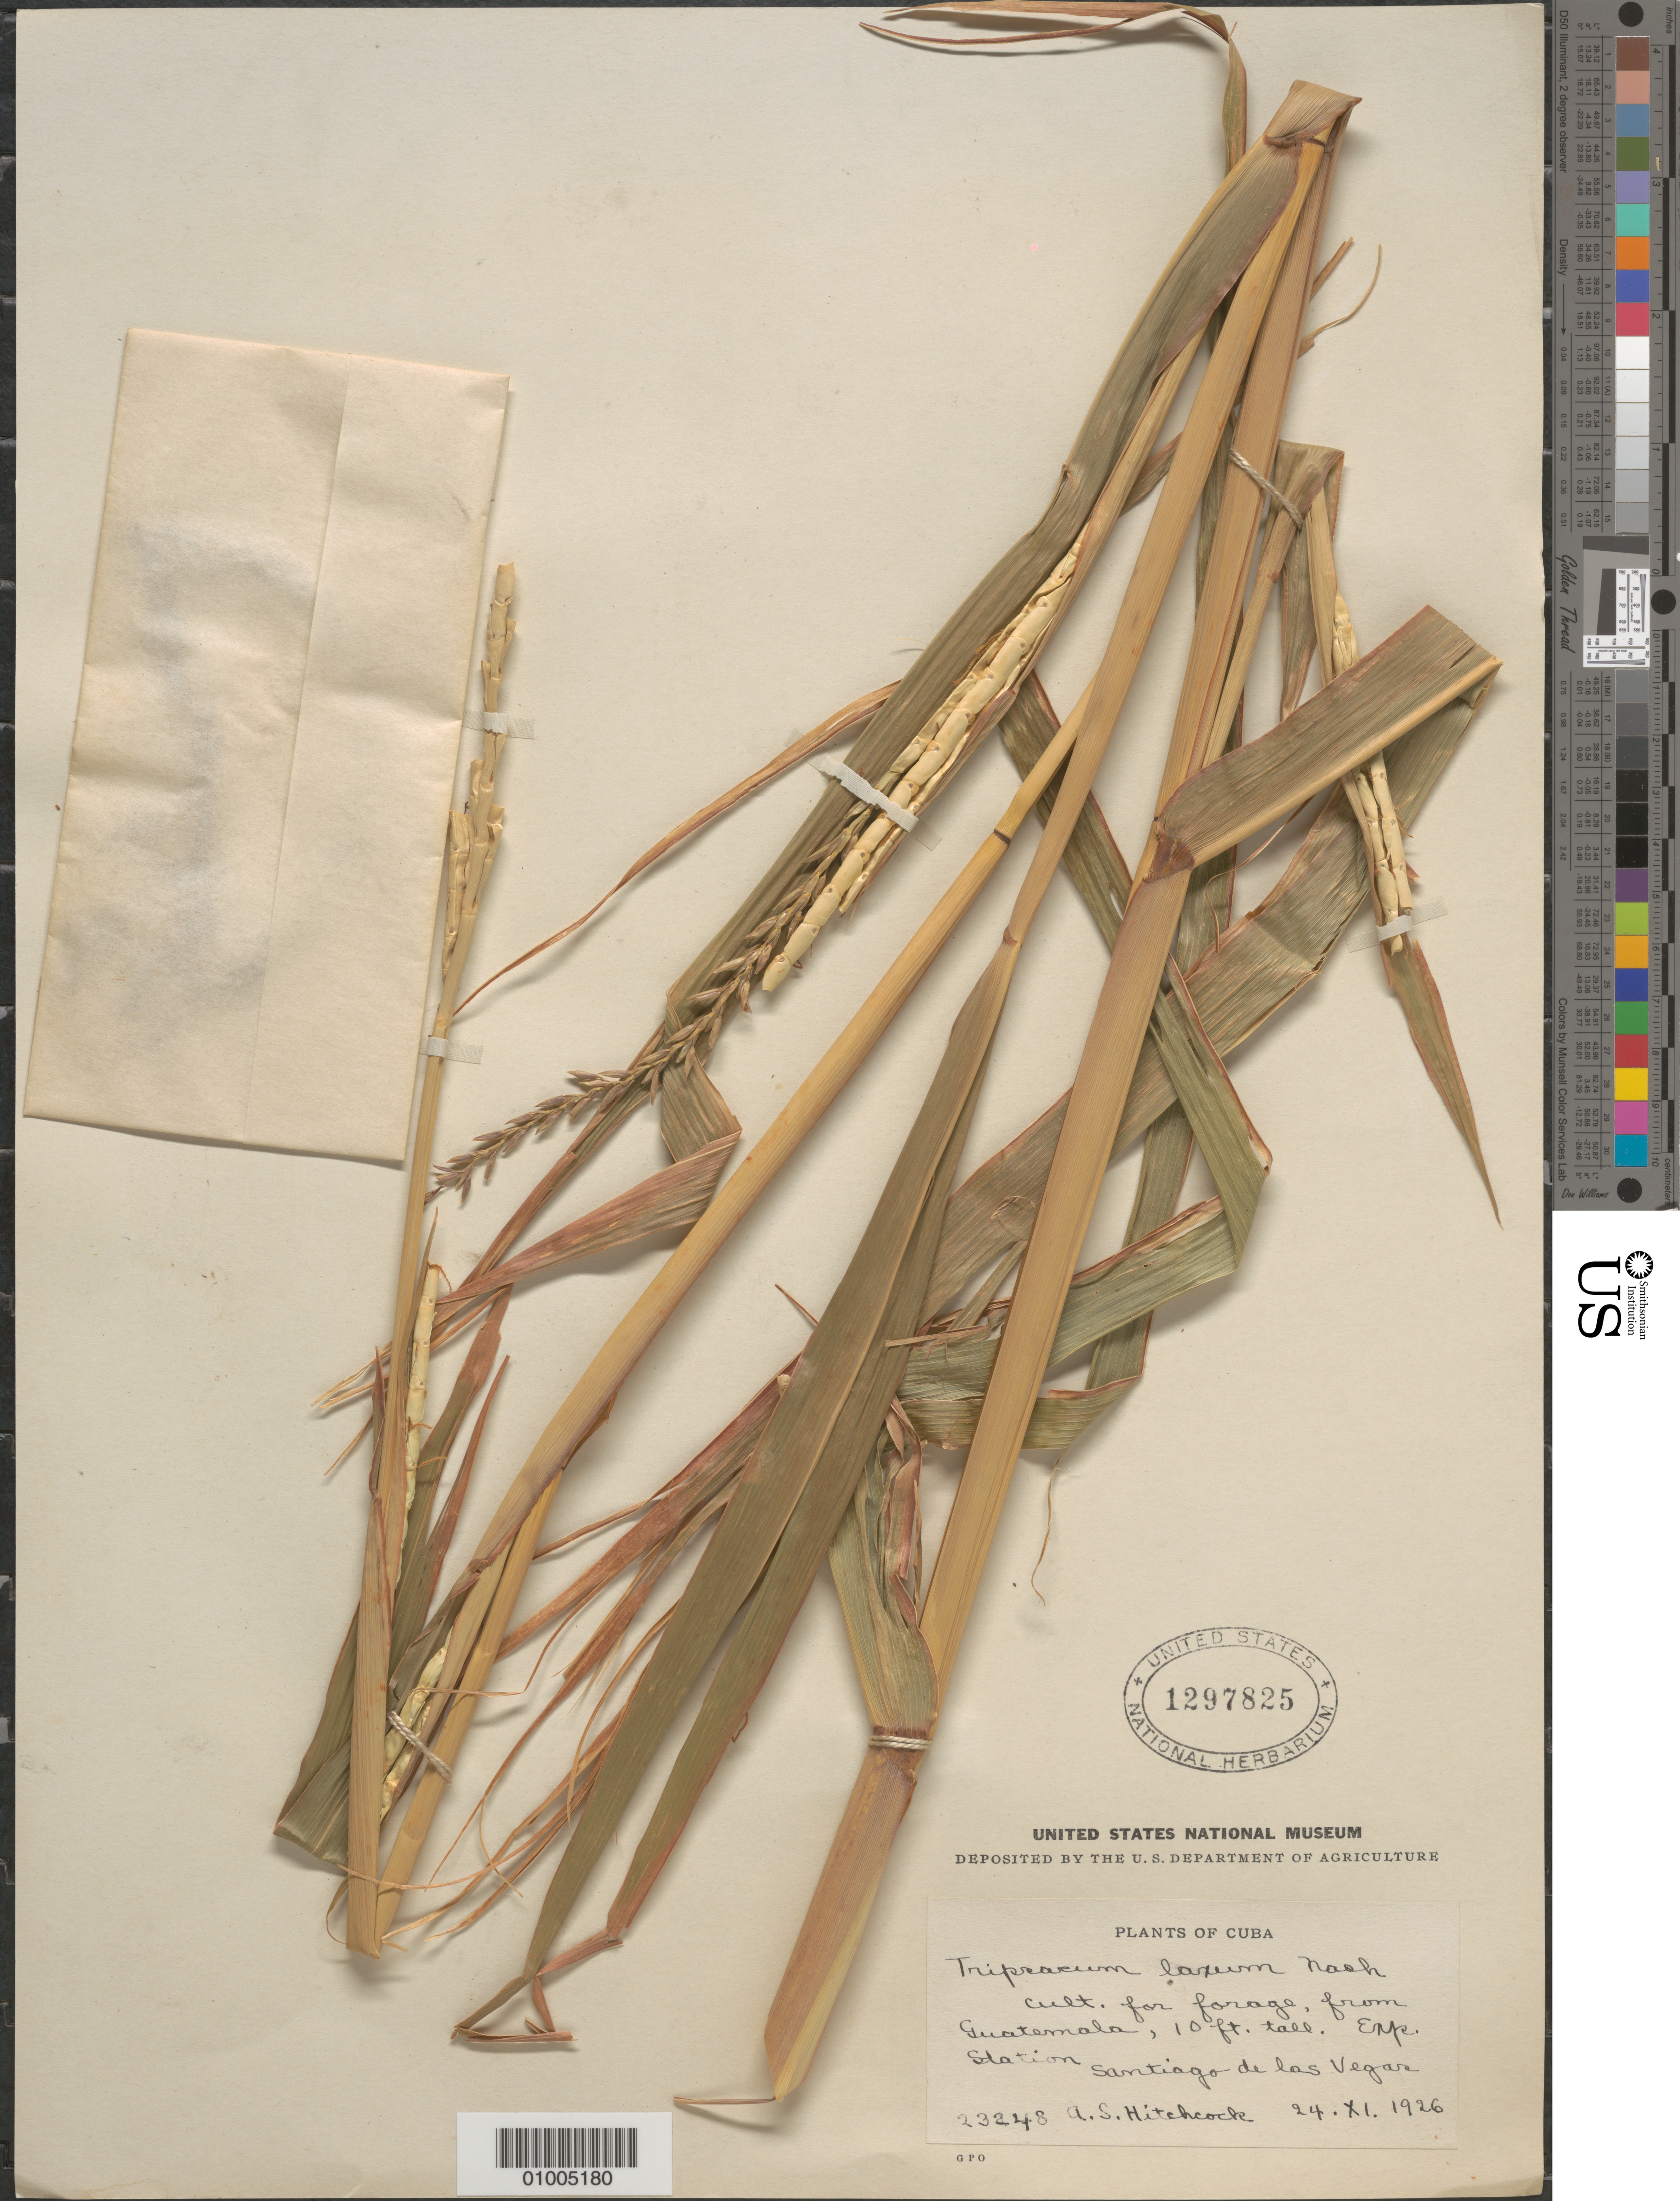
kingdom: Plantae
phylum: Tracheophyta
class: Liliopsida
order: Poales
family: Poaceae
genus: Tripsacum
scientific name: Tripsacum laxum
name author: Nash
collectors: A. S. Hitchcock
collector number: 23248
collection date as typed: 24 Nov 1926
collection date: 1926-11-24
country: Cuba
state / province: La Habana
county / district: Municipio Boyeros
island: Cuba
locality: Santiago de las vegas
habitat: Cultivated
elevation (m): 97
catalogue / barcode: US 1297825